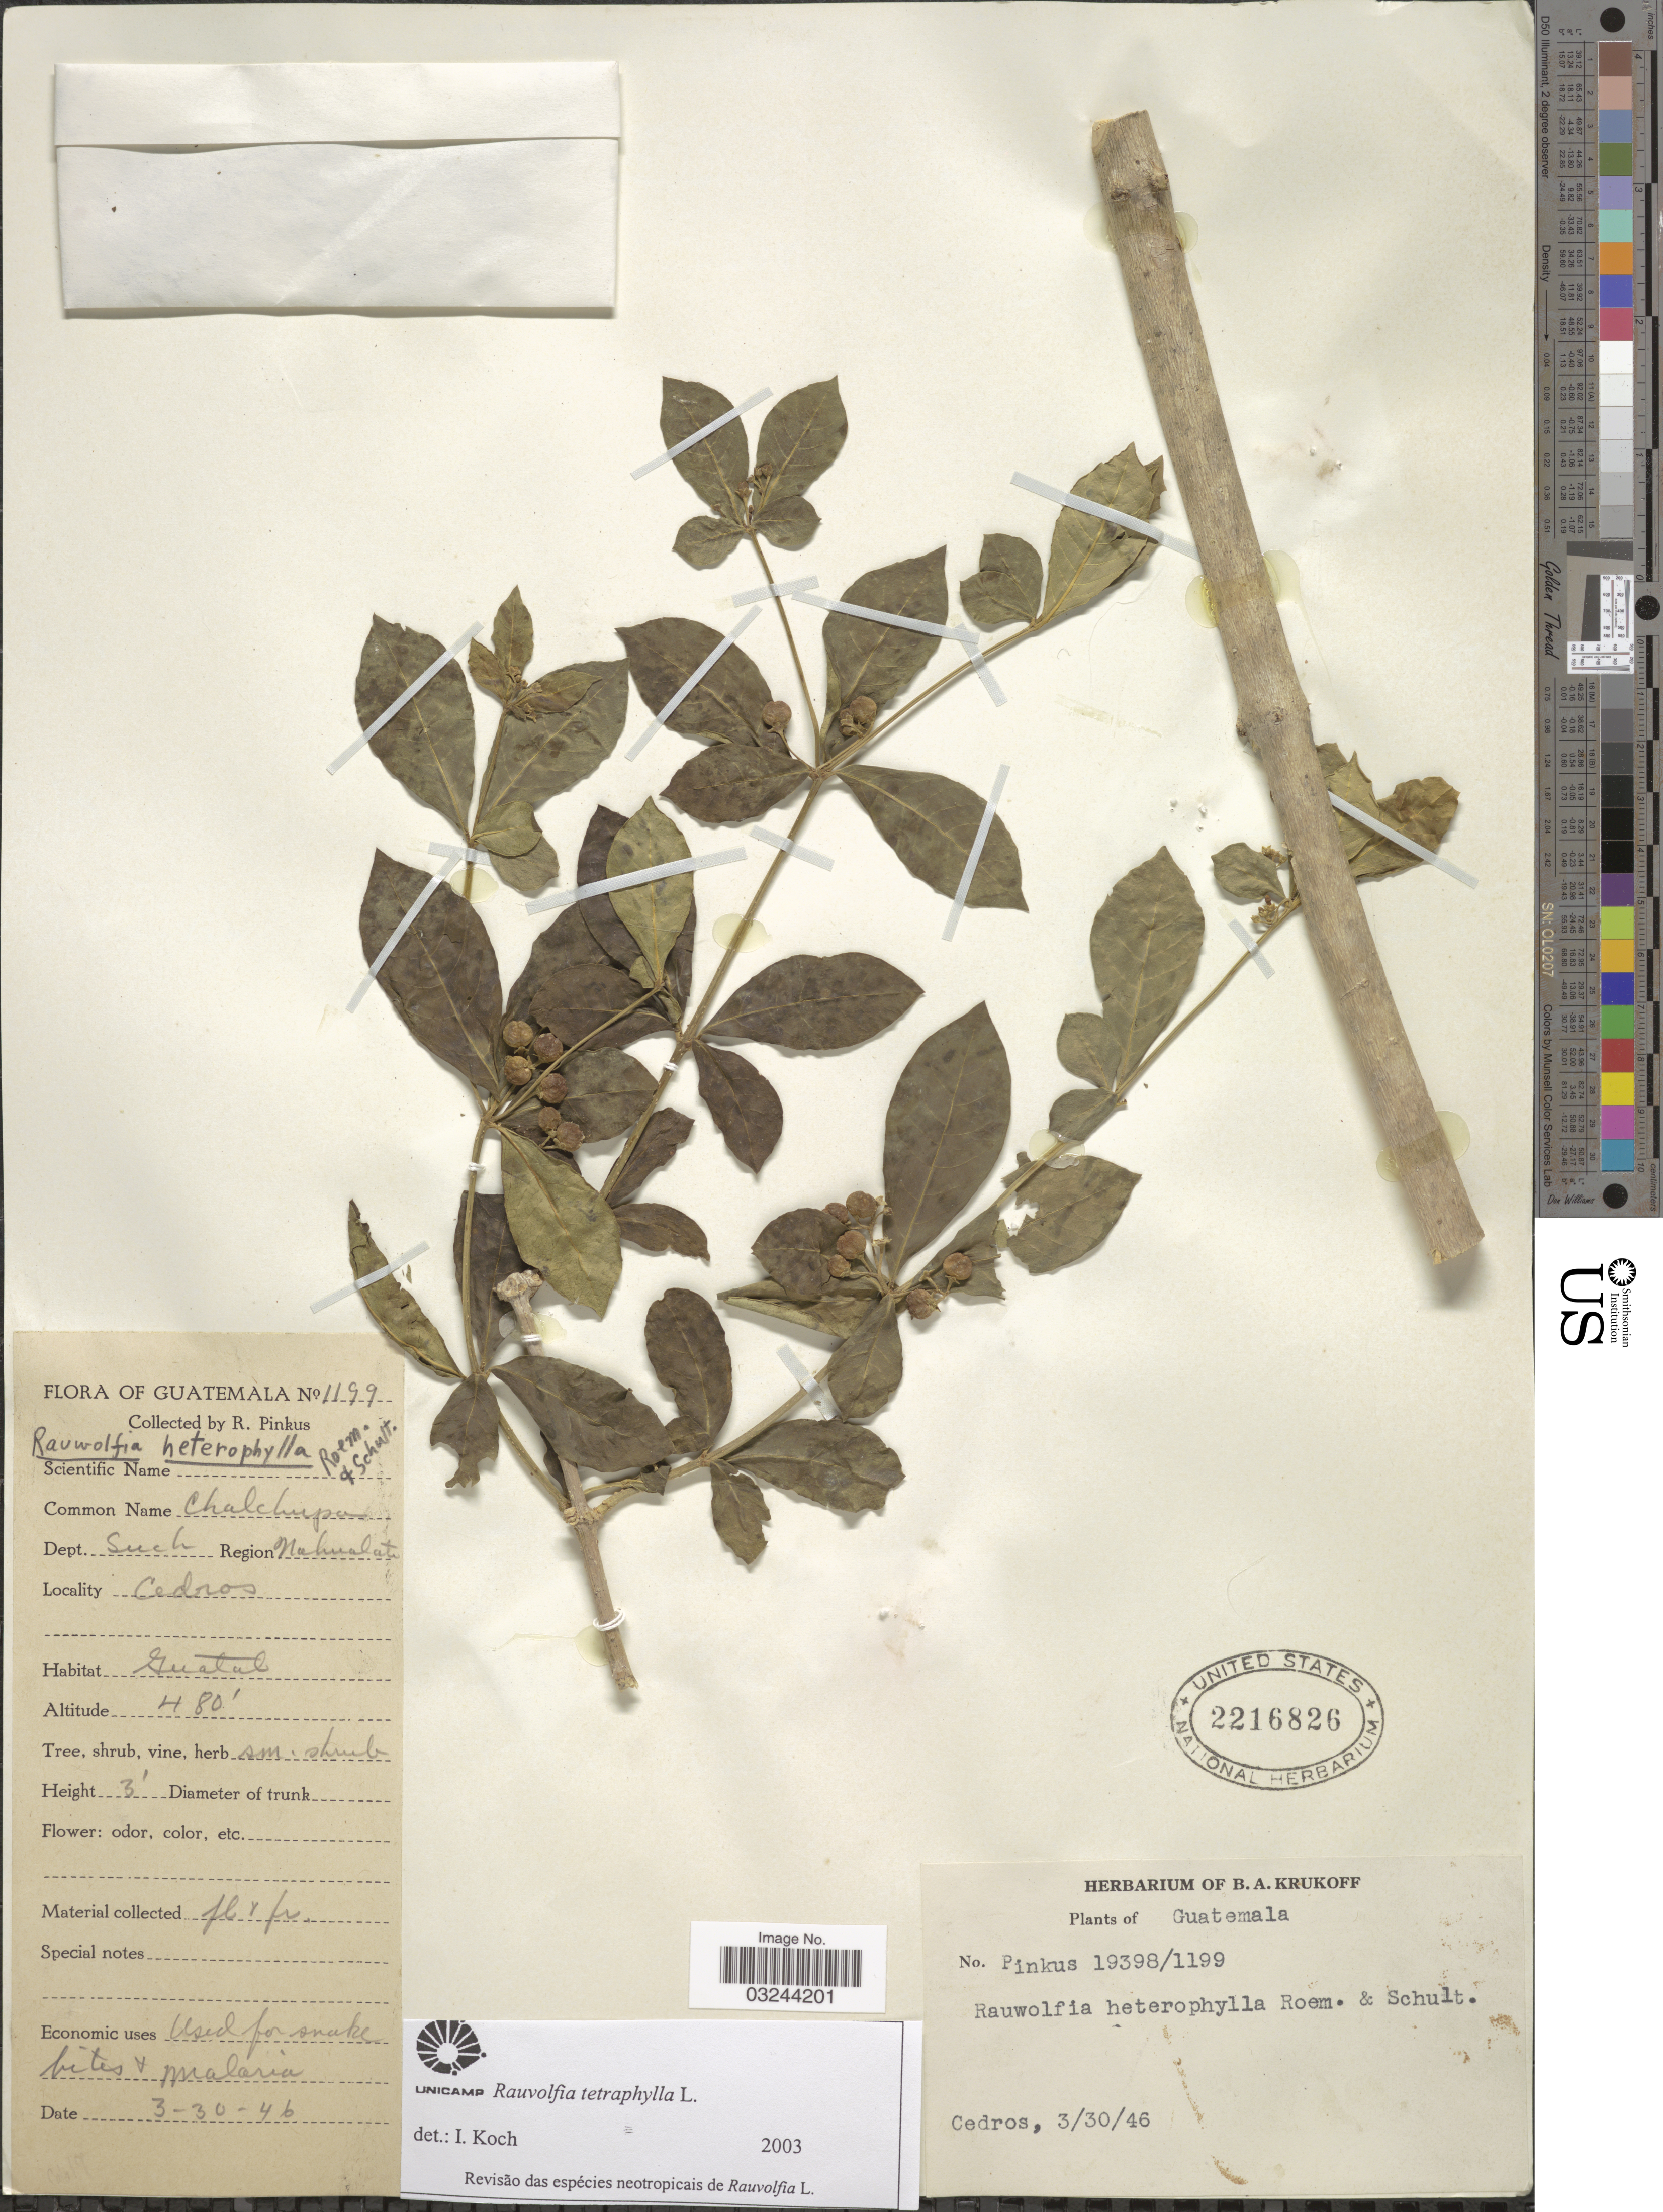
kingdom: Plantae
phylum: Tracheophyta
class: Magnoliopsida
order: Gentianales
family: Apocynaceae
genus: Rauvolfia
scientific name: Rauvolfia tetraphylla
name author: L.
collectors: R. Pinkus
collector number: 1199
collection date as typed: Transcribed d/m/y: 30/3/46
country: Guatemala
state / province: Suchitepéquez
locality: Dept. Such, Region Nahualate, Cedros, Guatal.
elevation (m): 146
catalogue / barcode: US 2216826